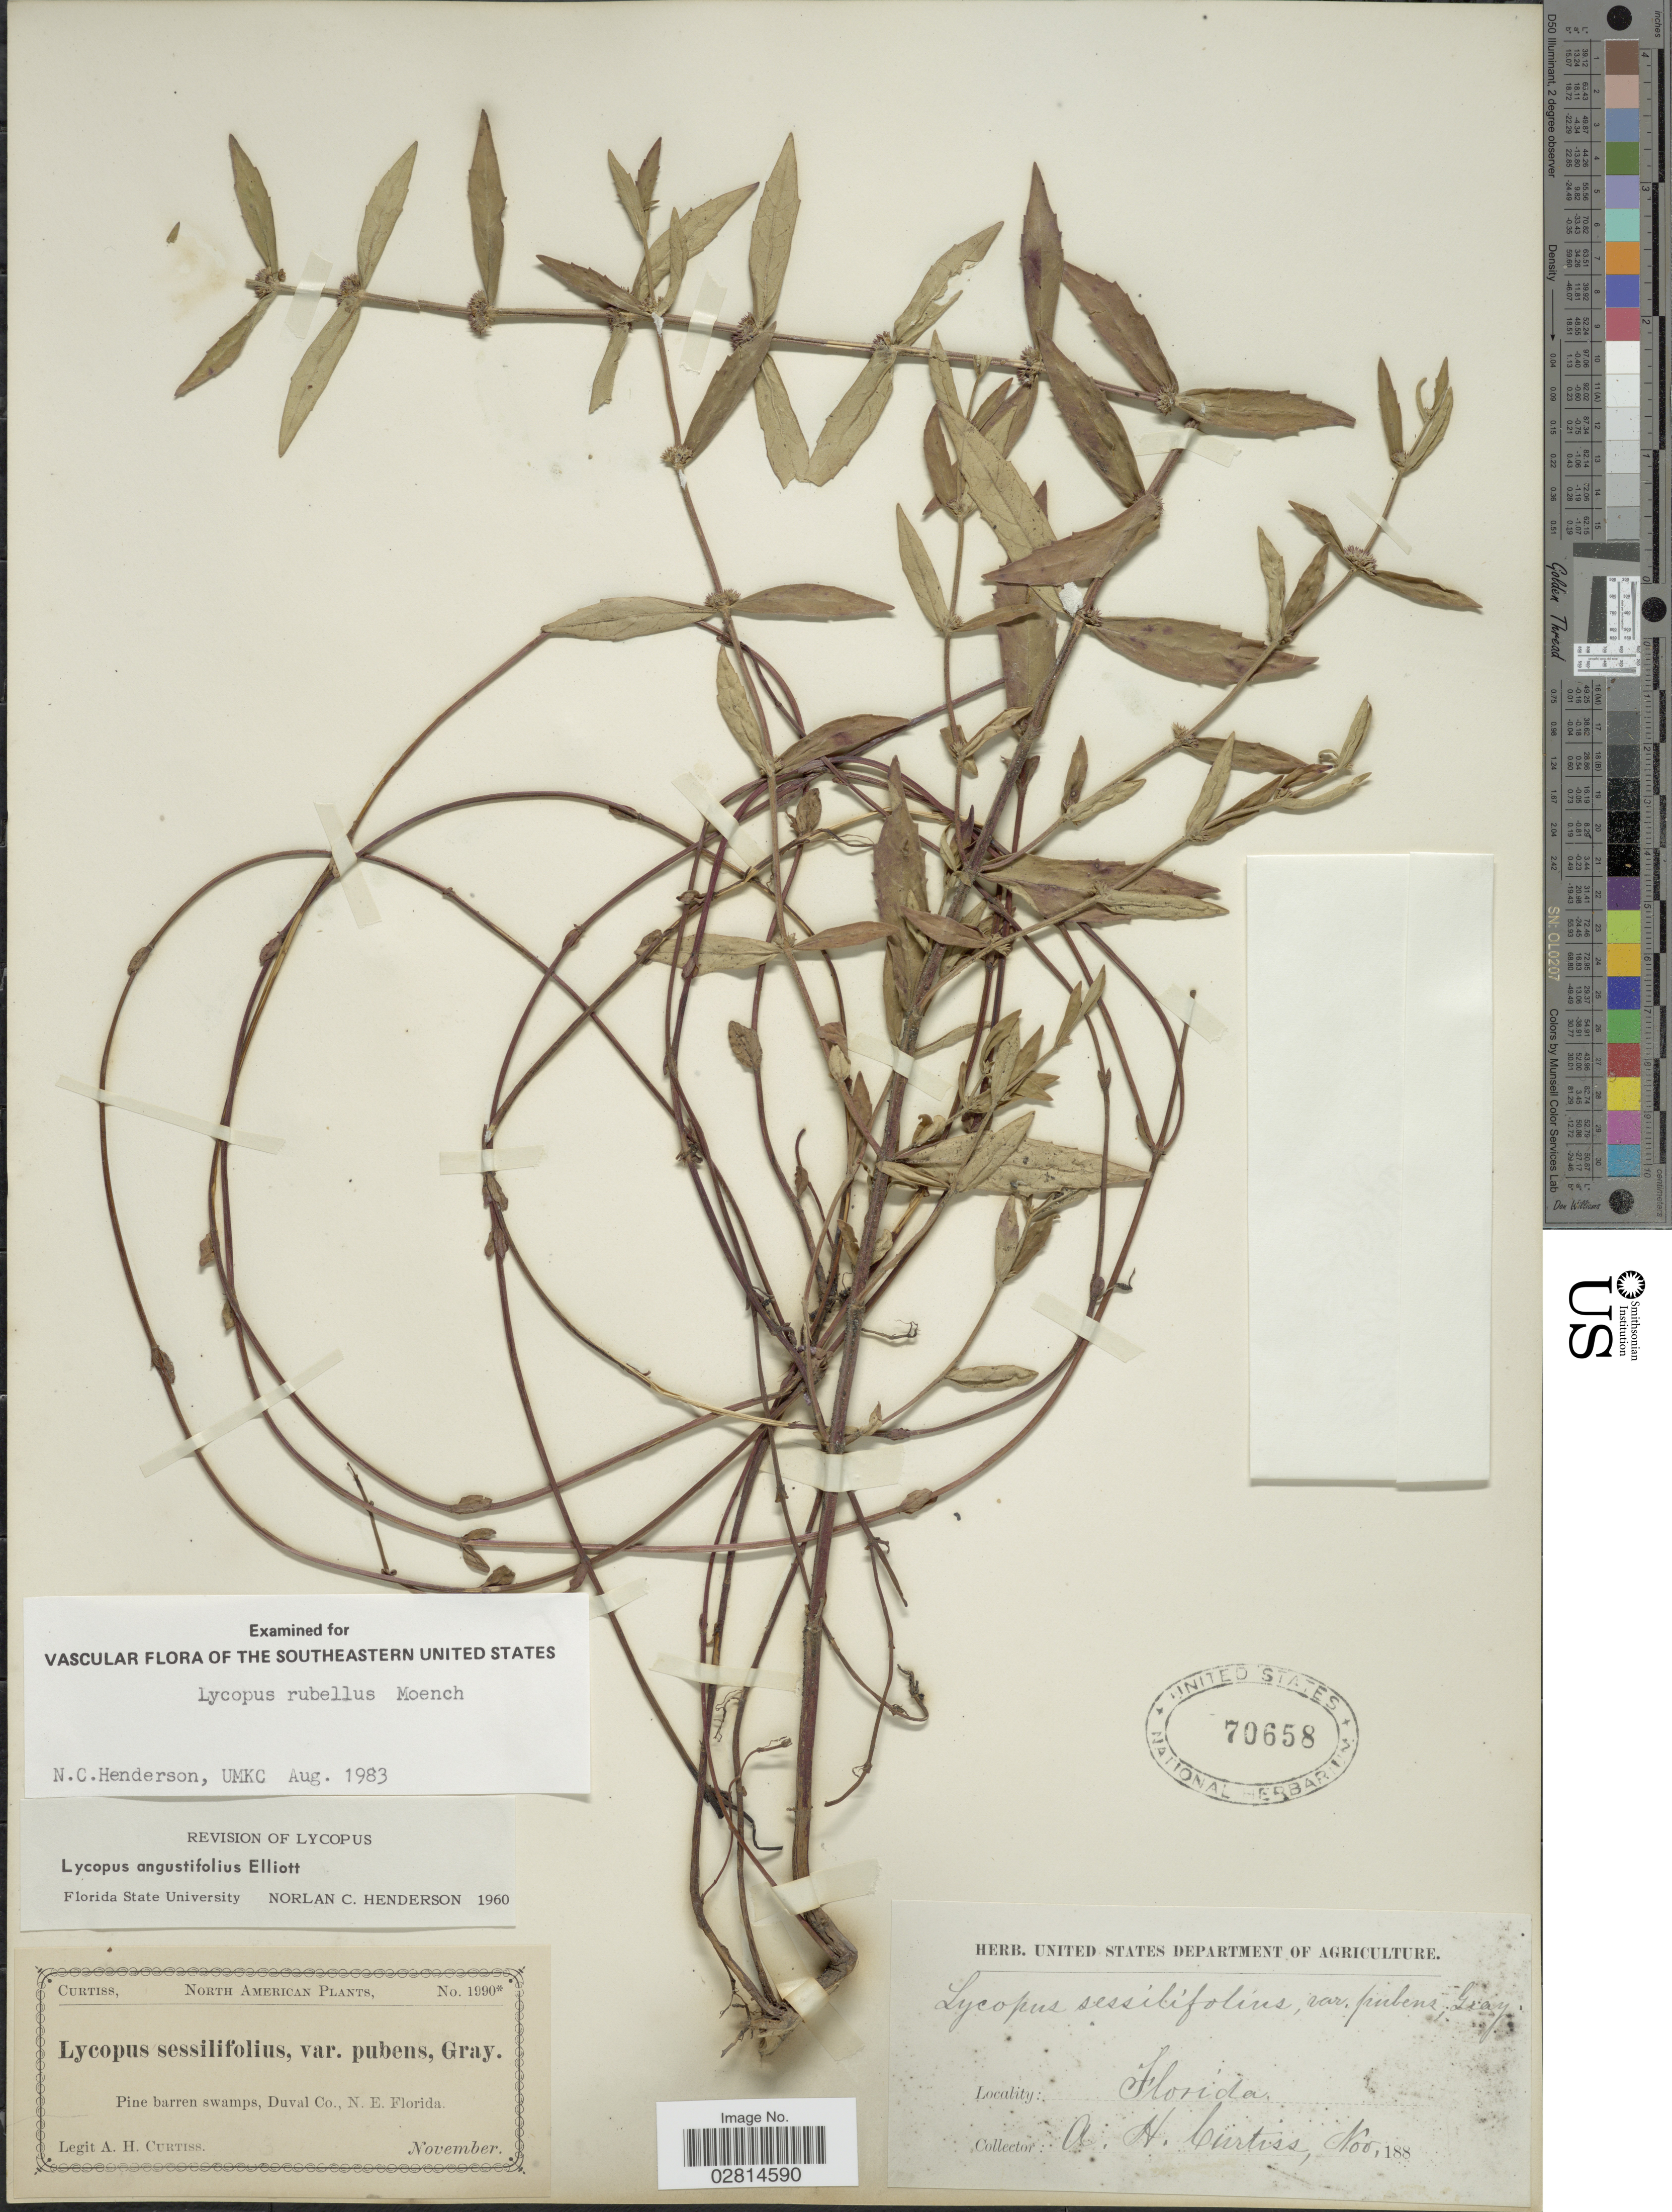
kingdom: Plantae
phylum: Tracheophyta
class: Magnoliopsida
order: Lamiales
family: Lamiaceae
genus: Lycopus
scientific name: Lycopus angustifolius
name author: Elliott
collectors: A. H. Curtiss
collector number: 1990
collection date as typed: November 188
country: United States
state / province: Florida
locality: Pine barren swamps, Duval Co., N. E. Florida.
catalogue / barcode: US 70658